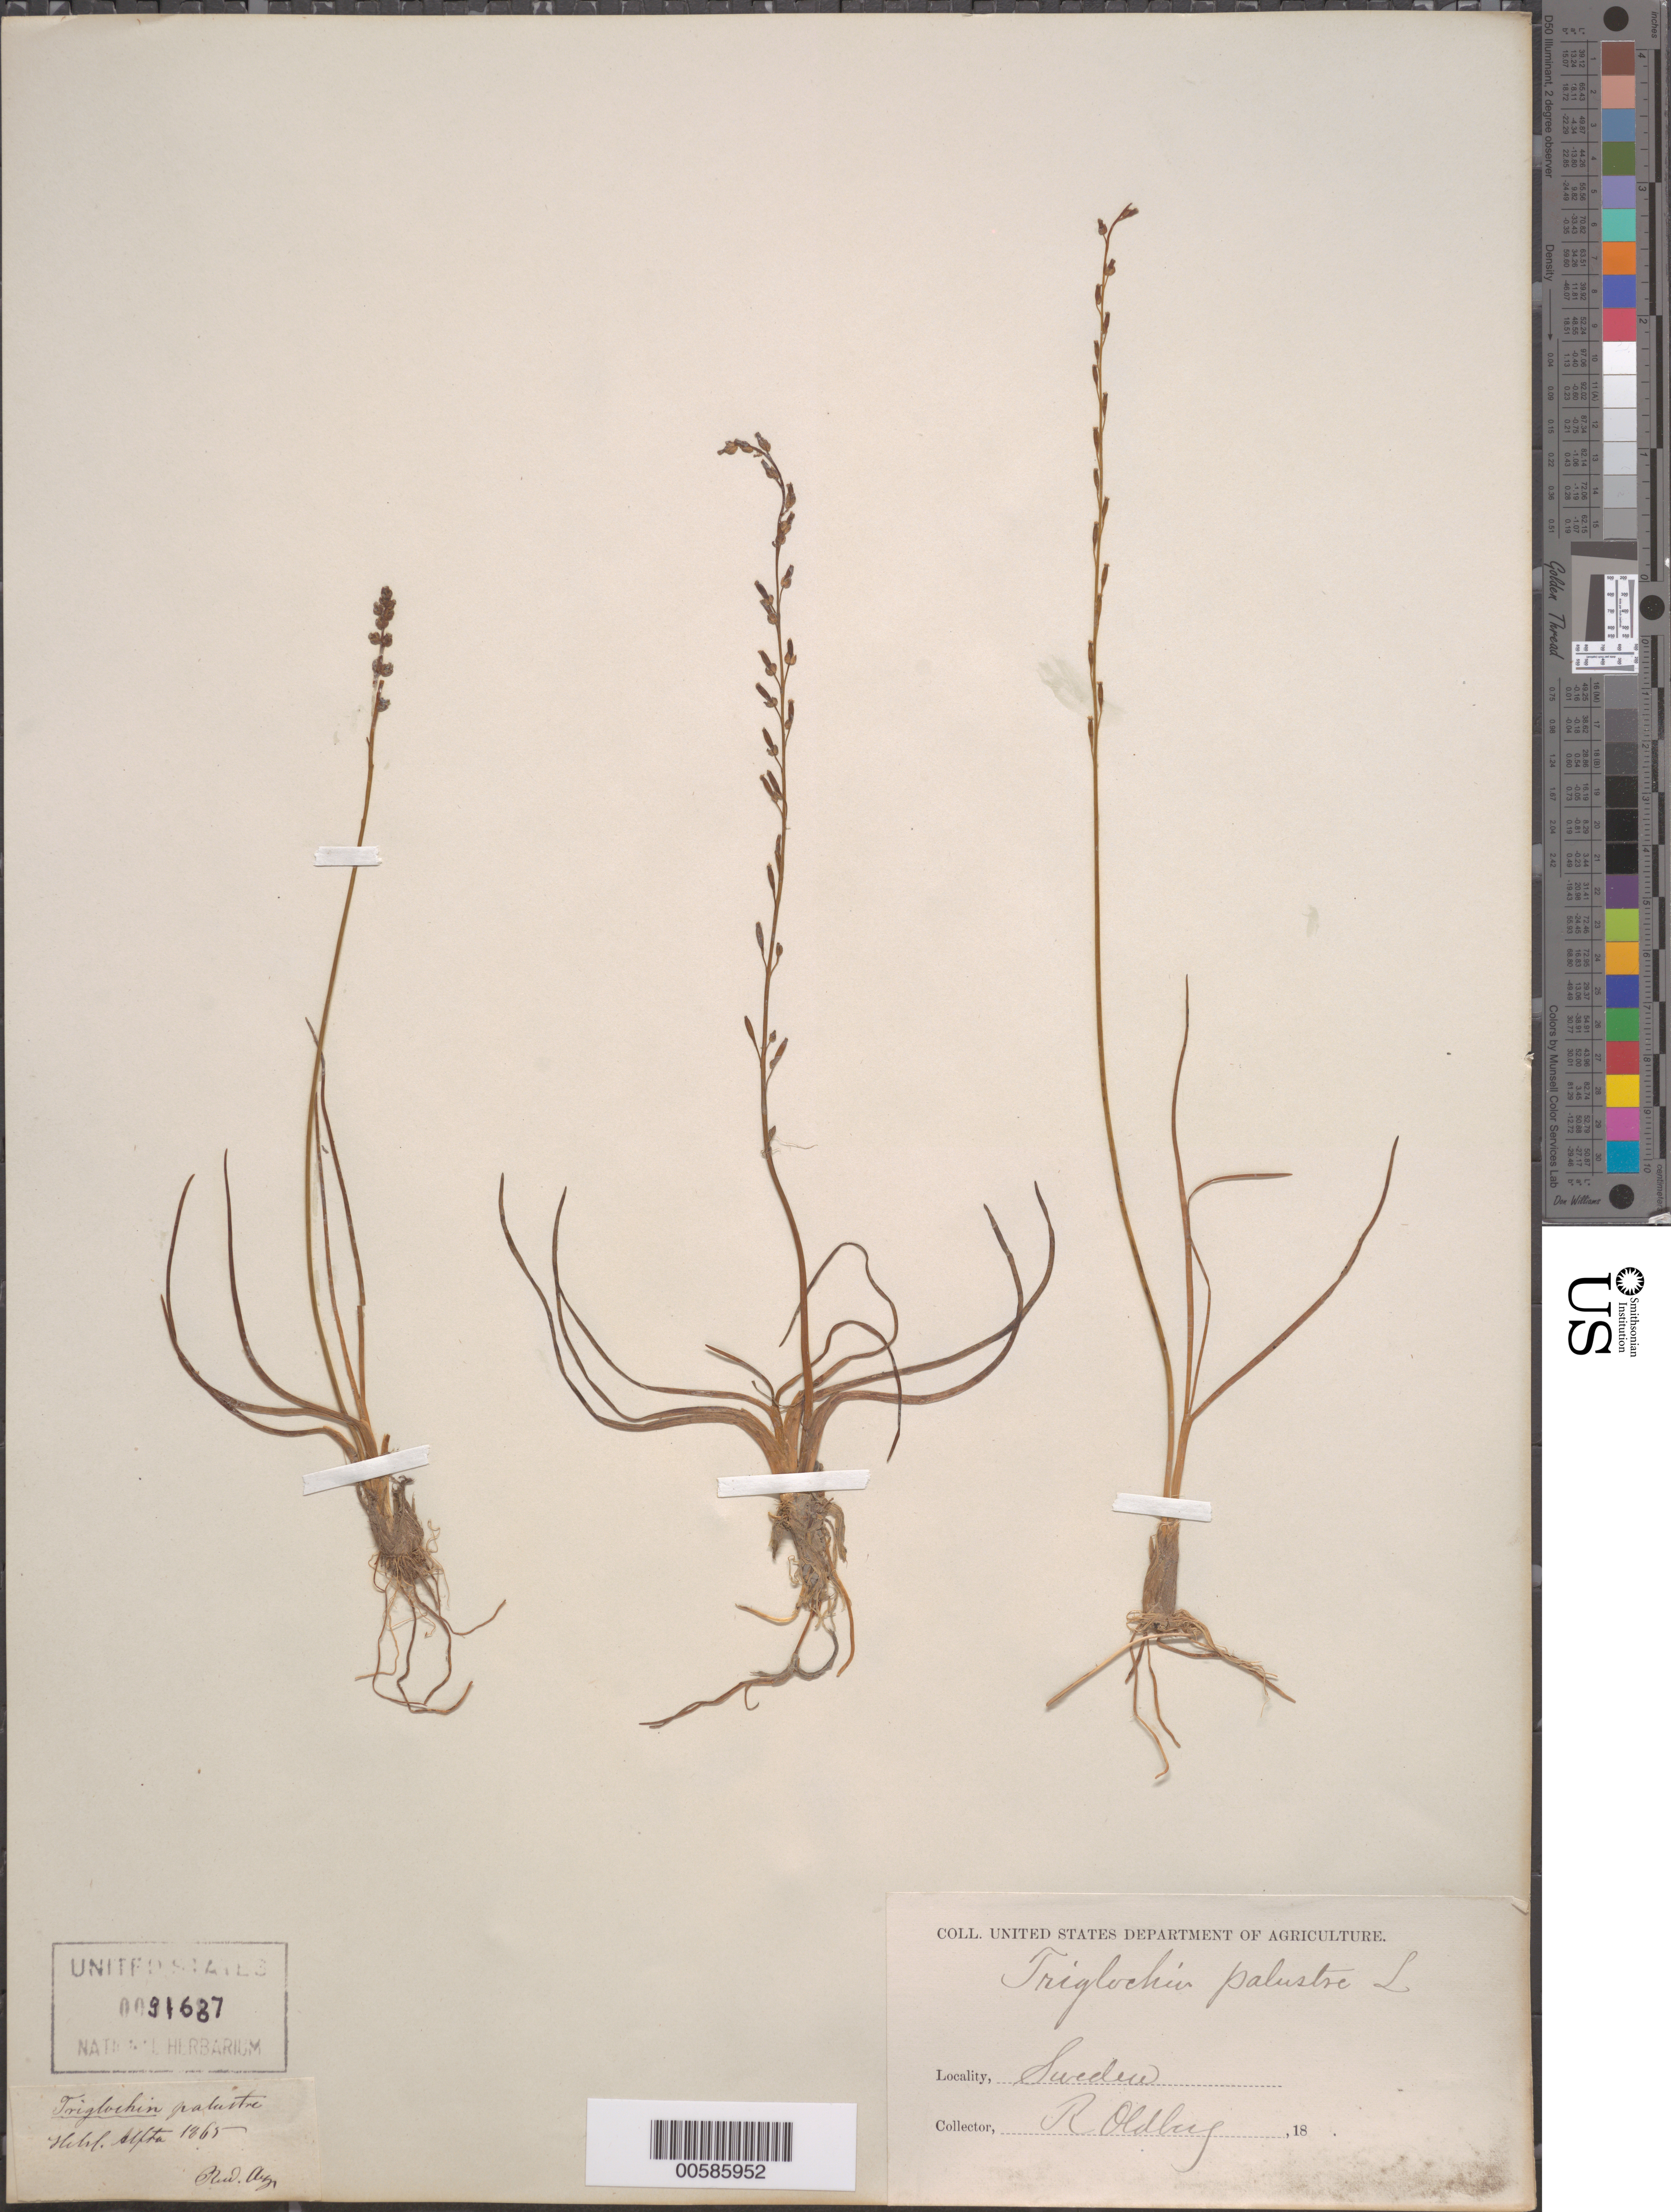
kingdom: Plantae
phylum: Tracheophyta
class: Liliopsida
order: Alismatales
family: Juncaginaceae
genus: Triglochin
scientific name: Triglochin palustris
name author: L.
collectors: R. Oldberg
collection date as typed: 18--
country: Sweden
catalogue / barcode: US 91687